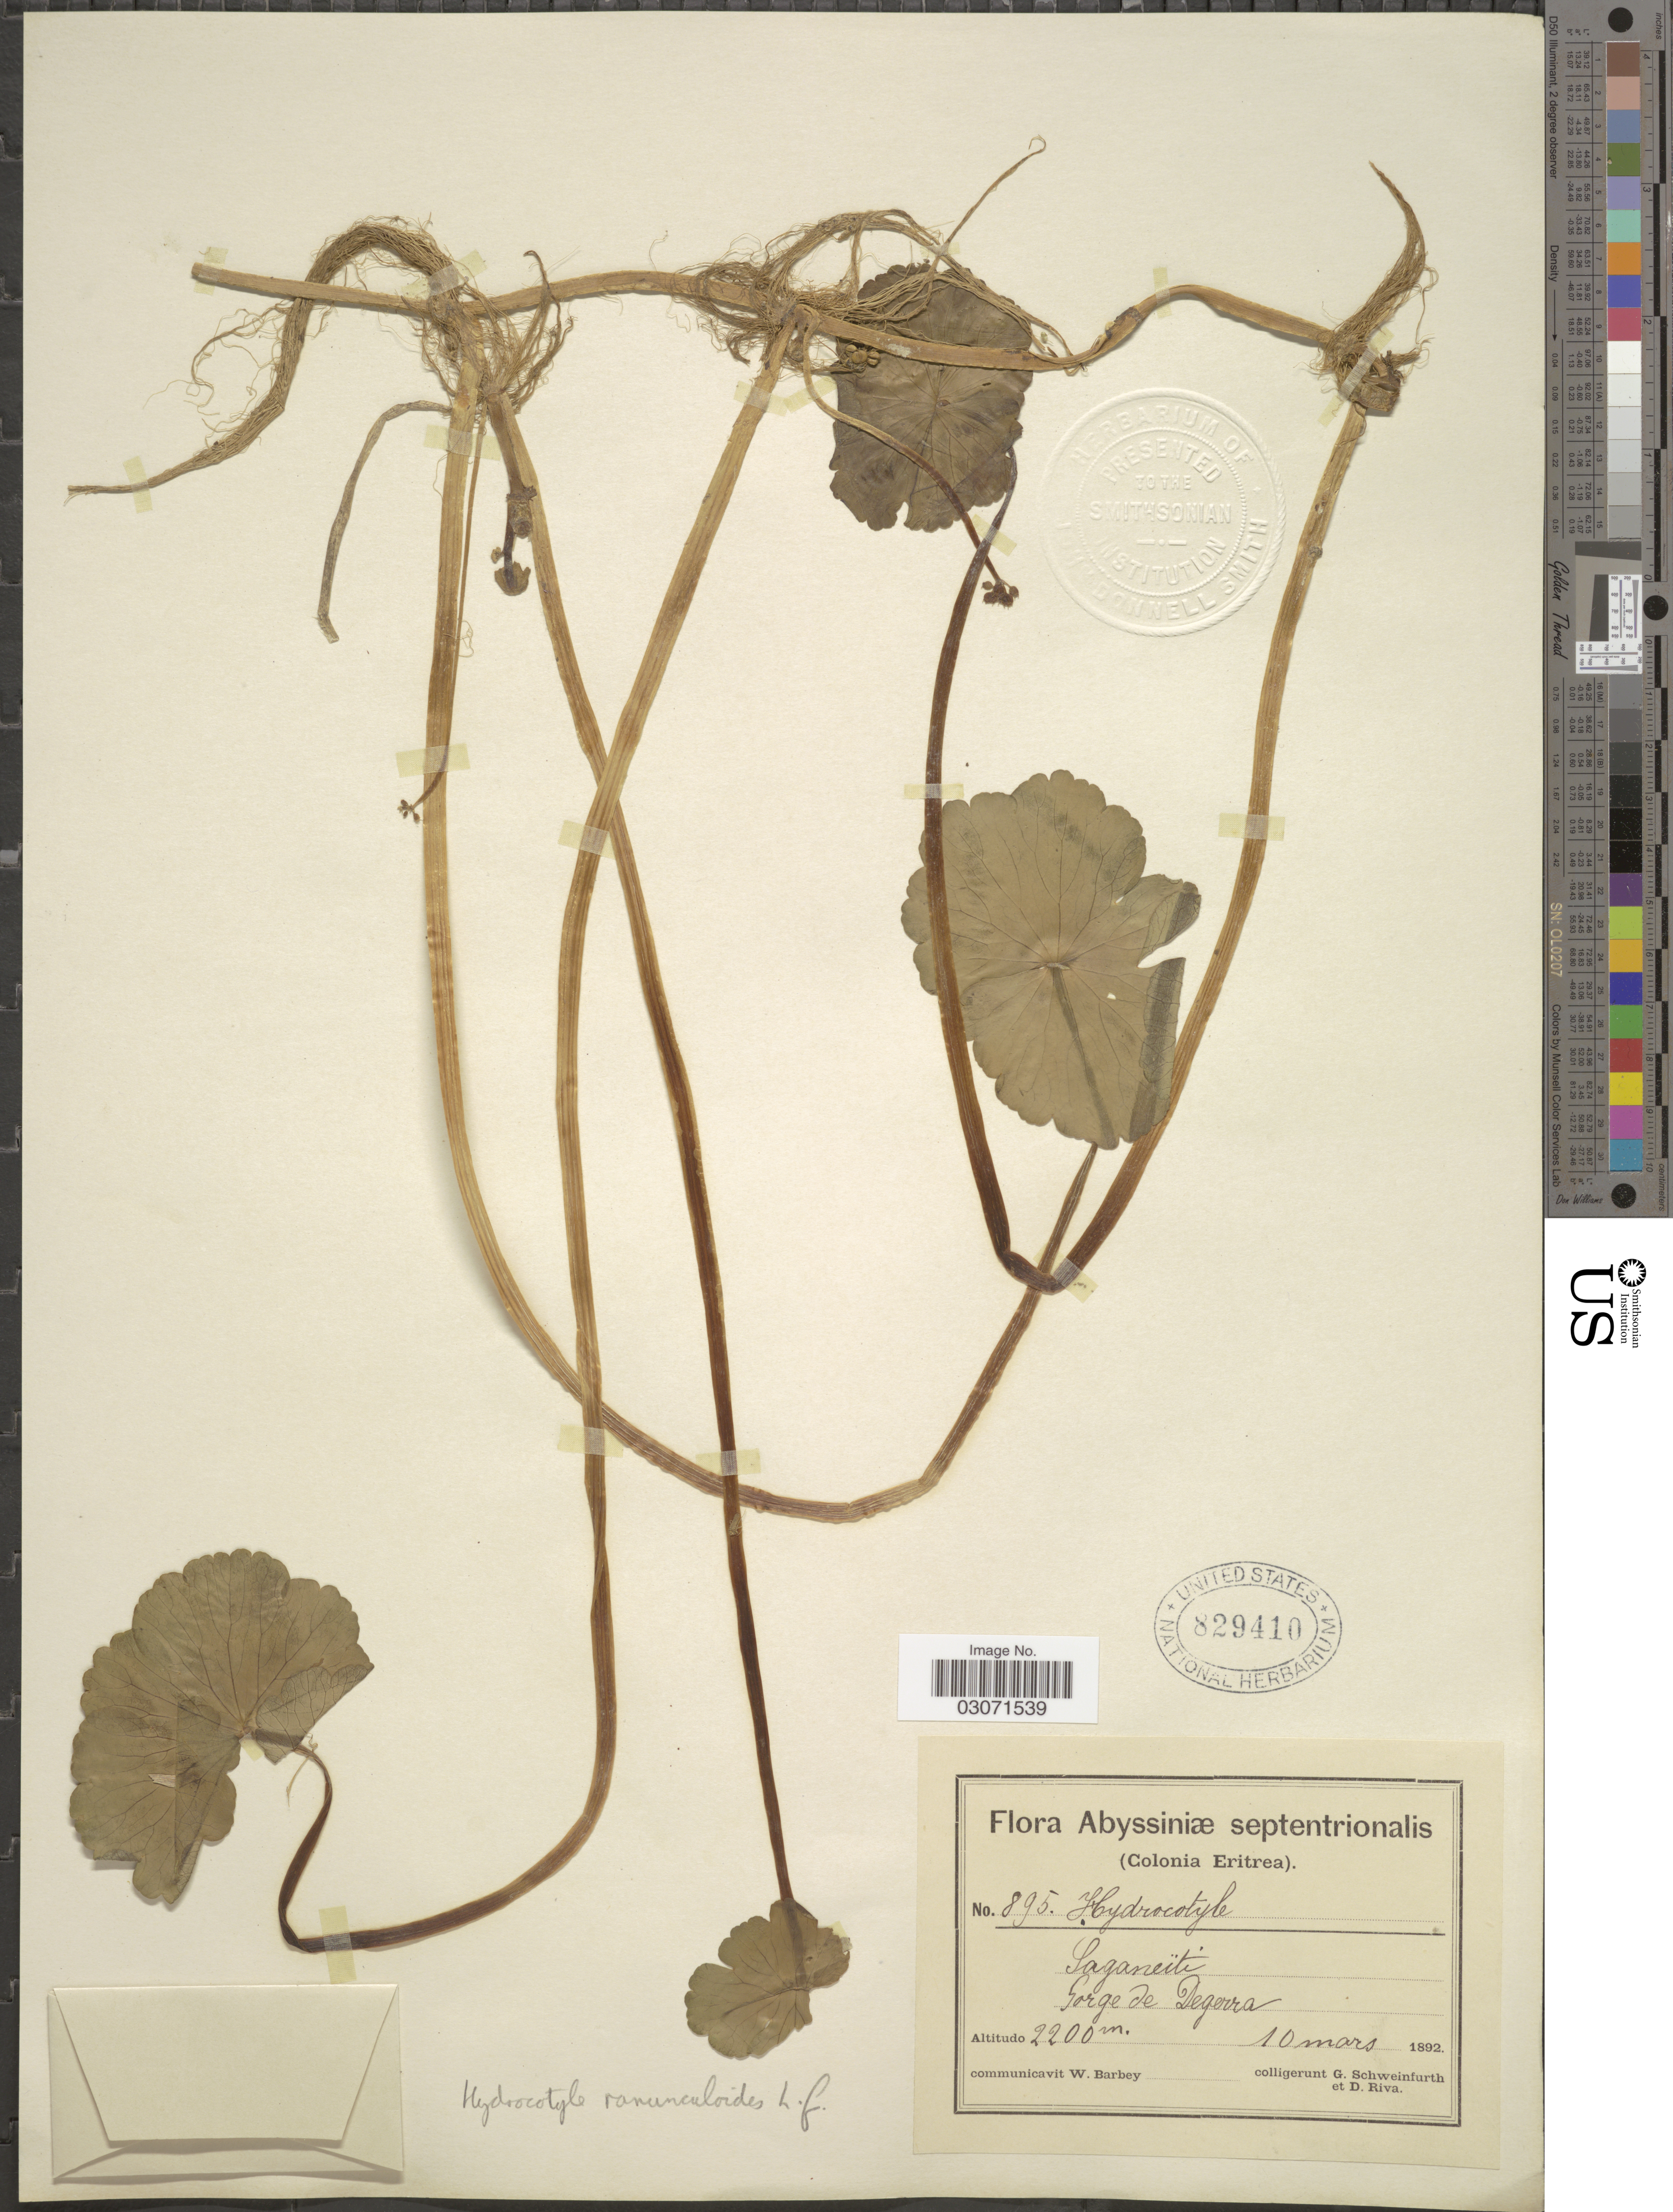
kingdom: Plantae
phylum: Tracheophyta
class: Magnoliopsida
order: Apiales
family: Araliaceae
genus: Hydrocotyle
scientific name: Hydrocotyle ranunculoides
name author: L. f.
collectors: G. A. Schweinfurth (herbarium) & D. Riva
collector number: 895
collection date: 1892-03-10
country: Eritrea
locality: Abyssiniæ septentrionalis. (Colonia Eritrea). Saganeïti. Gorge de Degerra.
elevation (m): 2200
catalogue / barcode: US 829410